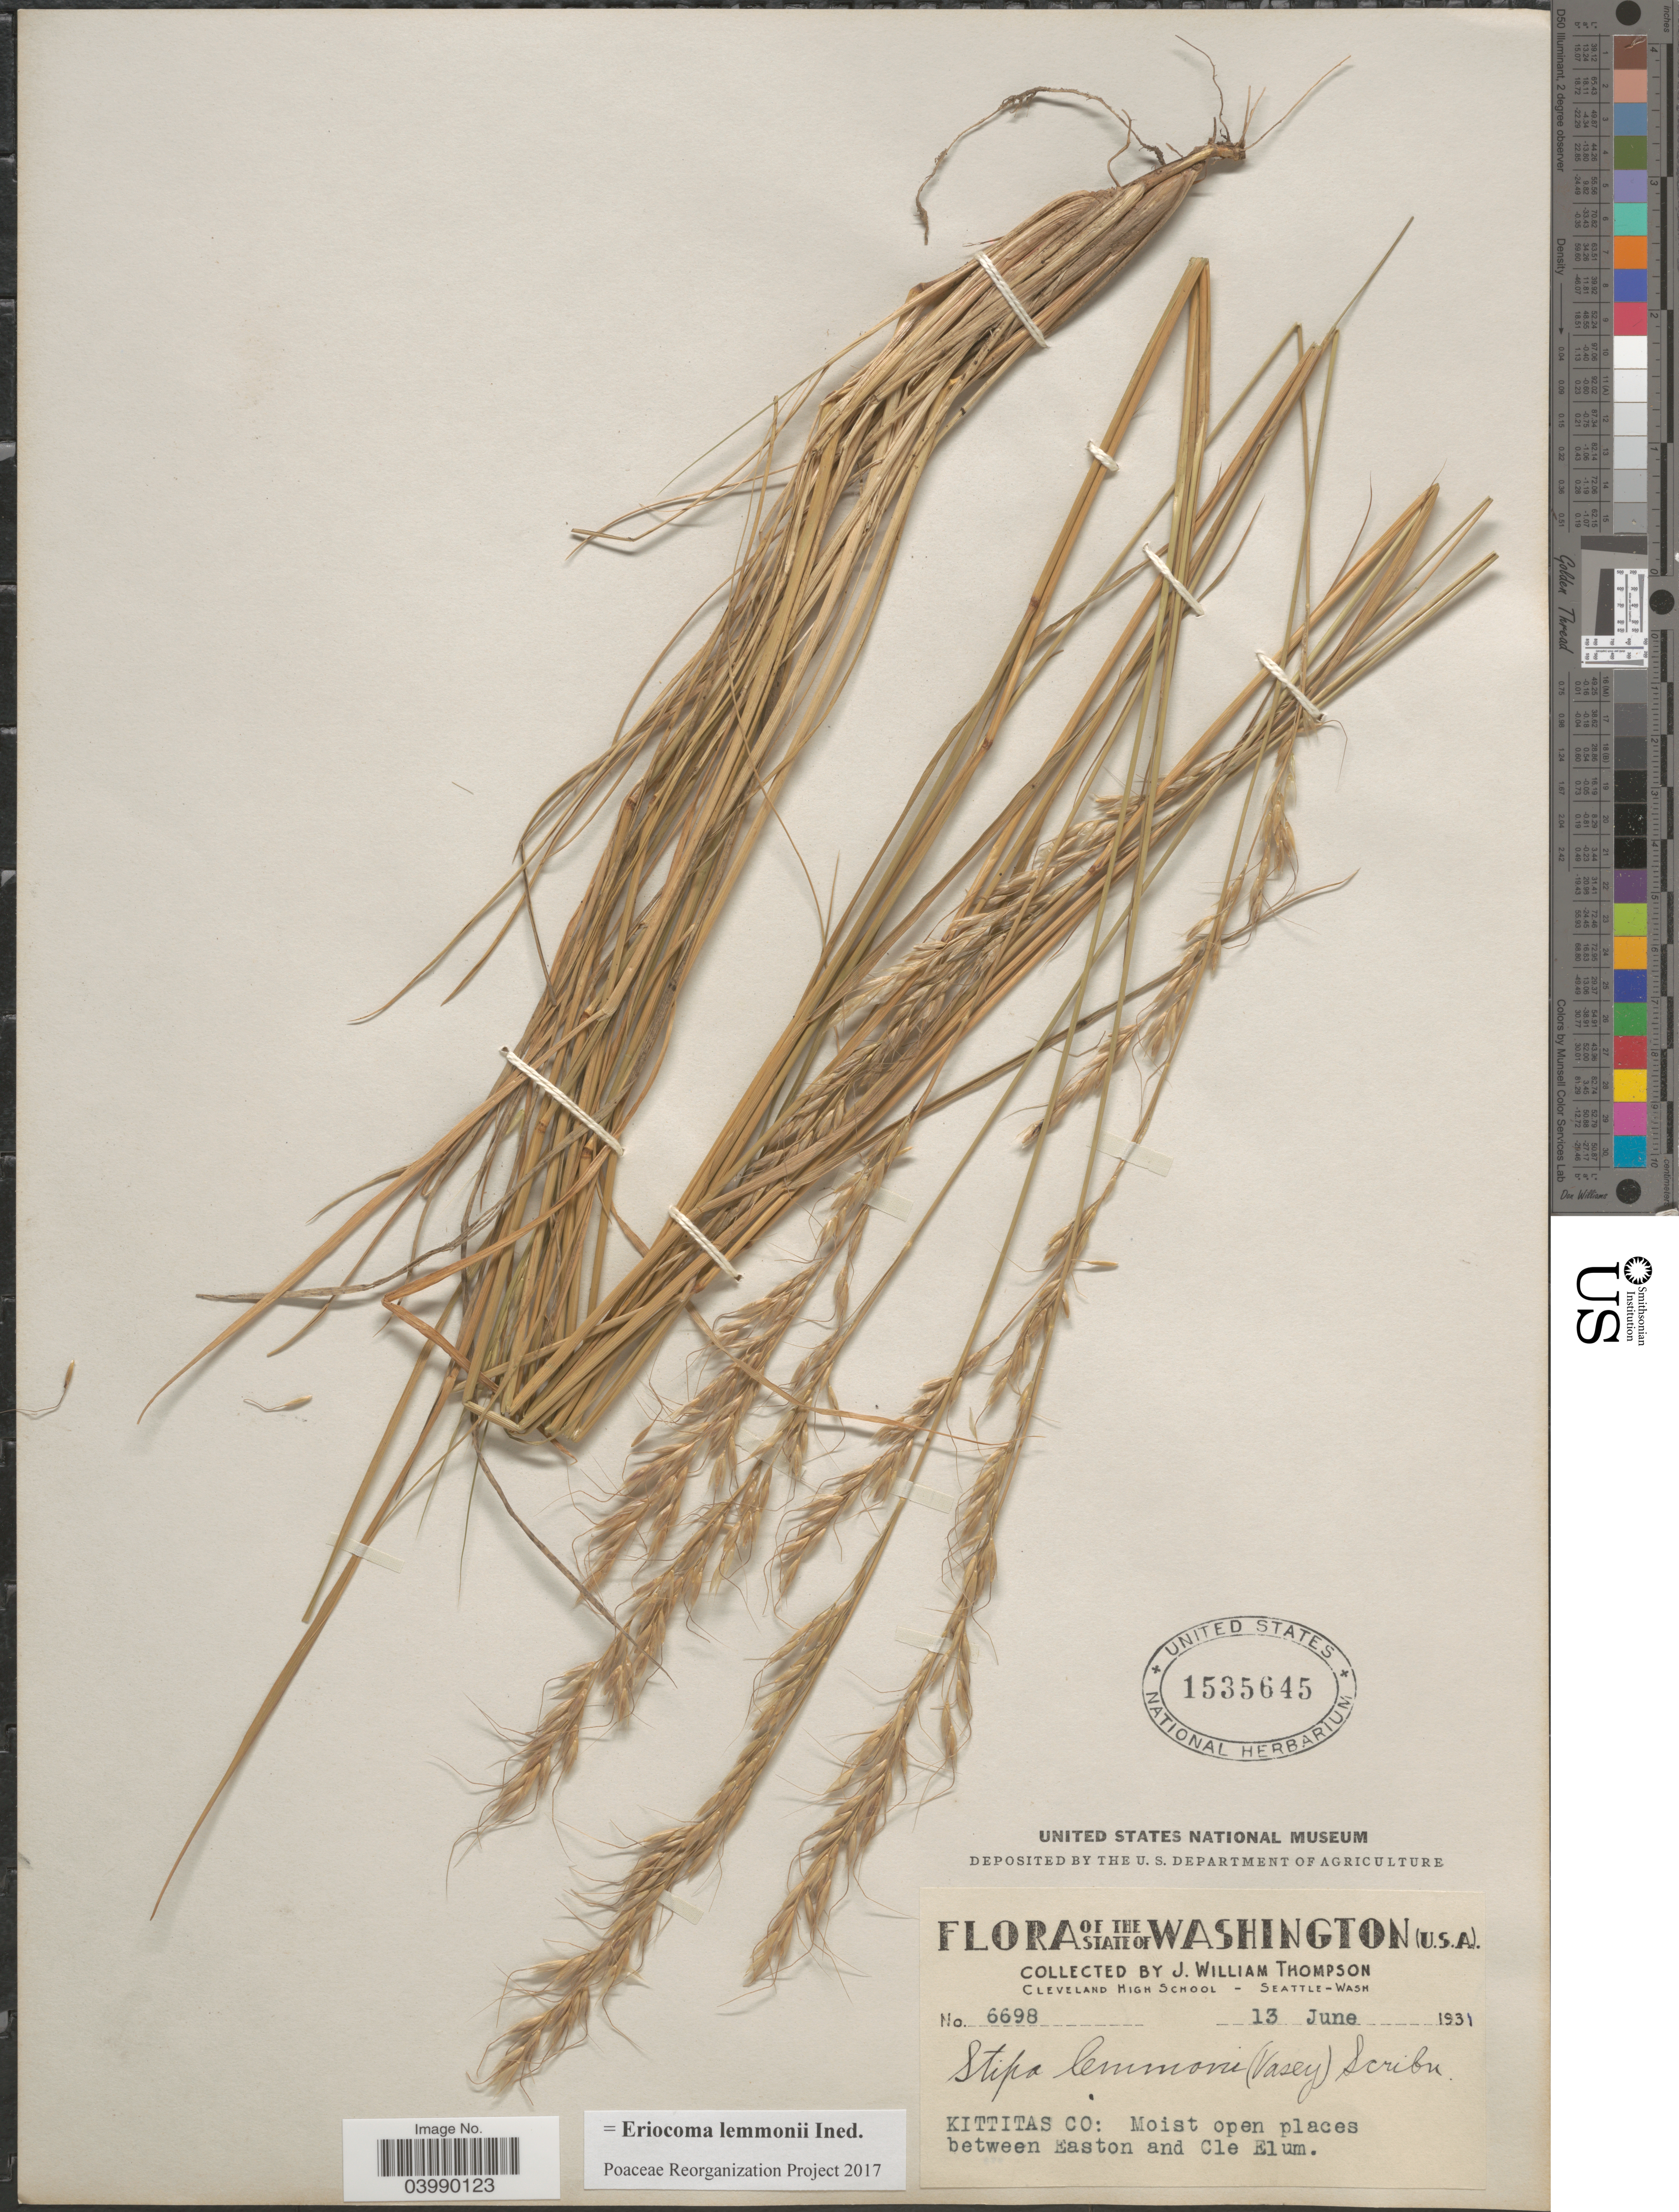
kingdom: Plantae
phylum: Tracheophyta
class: Liliopsida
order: Poales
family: Poaceae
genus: Eriocoma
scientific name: Eriocoma lemmonii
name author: (Vasey) Romasch.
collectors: J. W. Thompson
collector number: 6698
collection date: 1931-06-13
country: United States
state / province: Washington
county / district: Kittitas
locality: Kittitas Co: Between Easton and Cle Elum.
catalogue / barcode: US 1535645